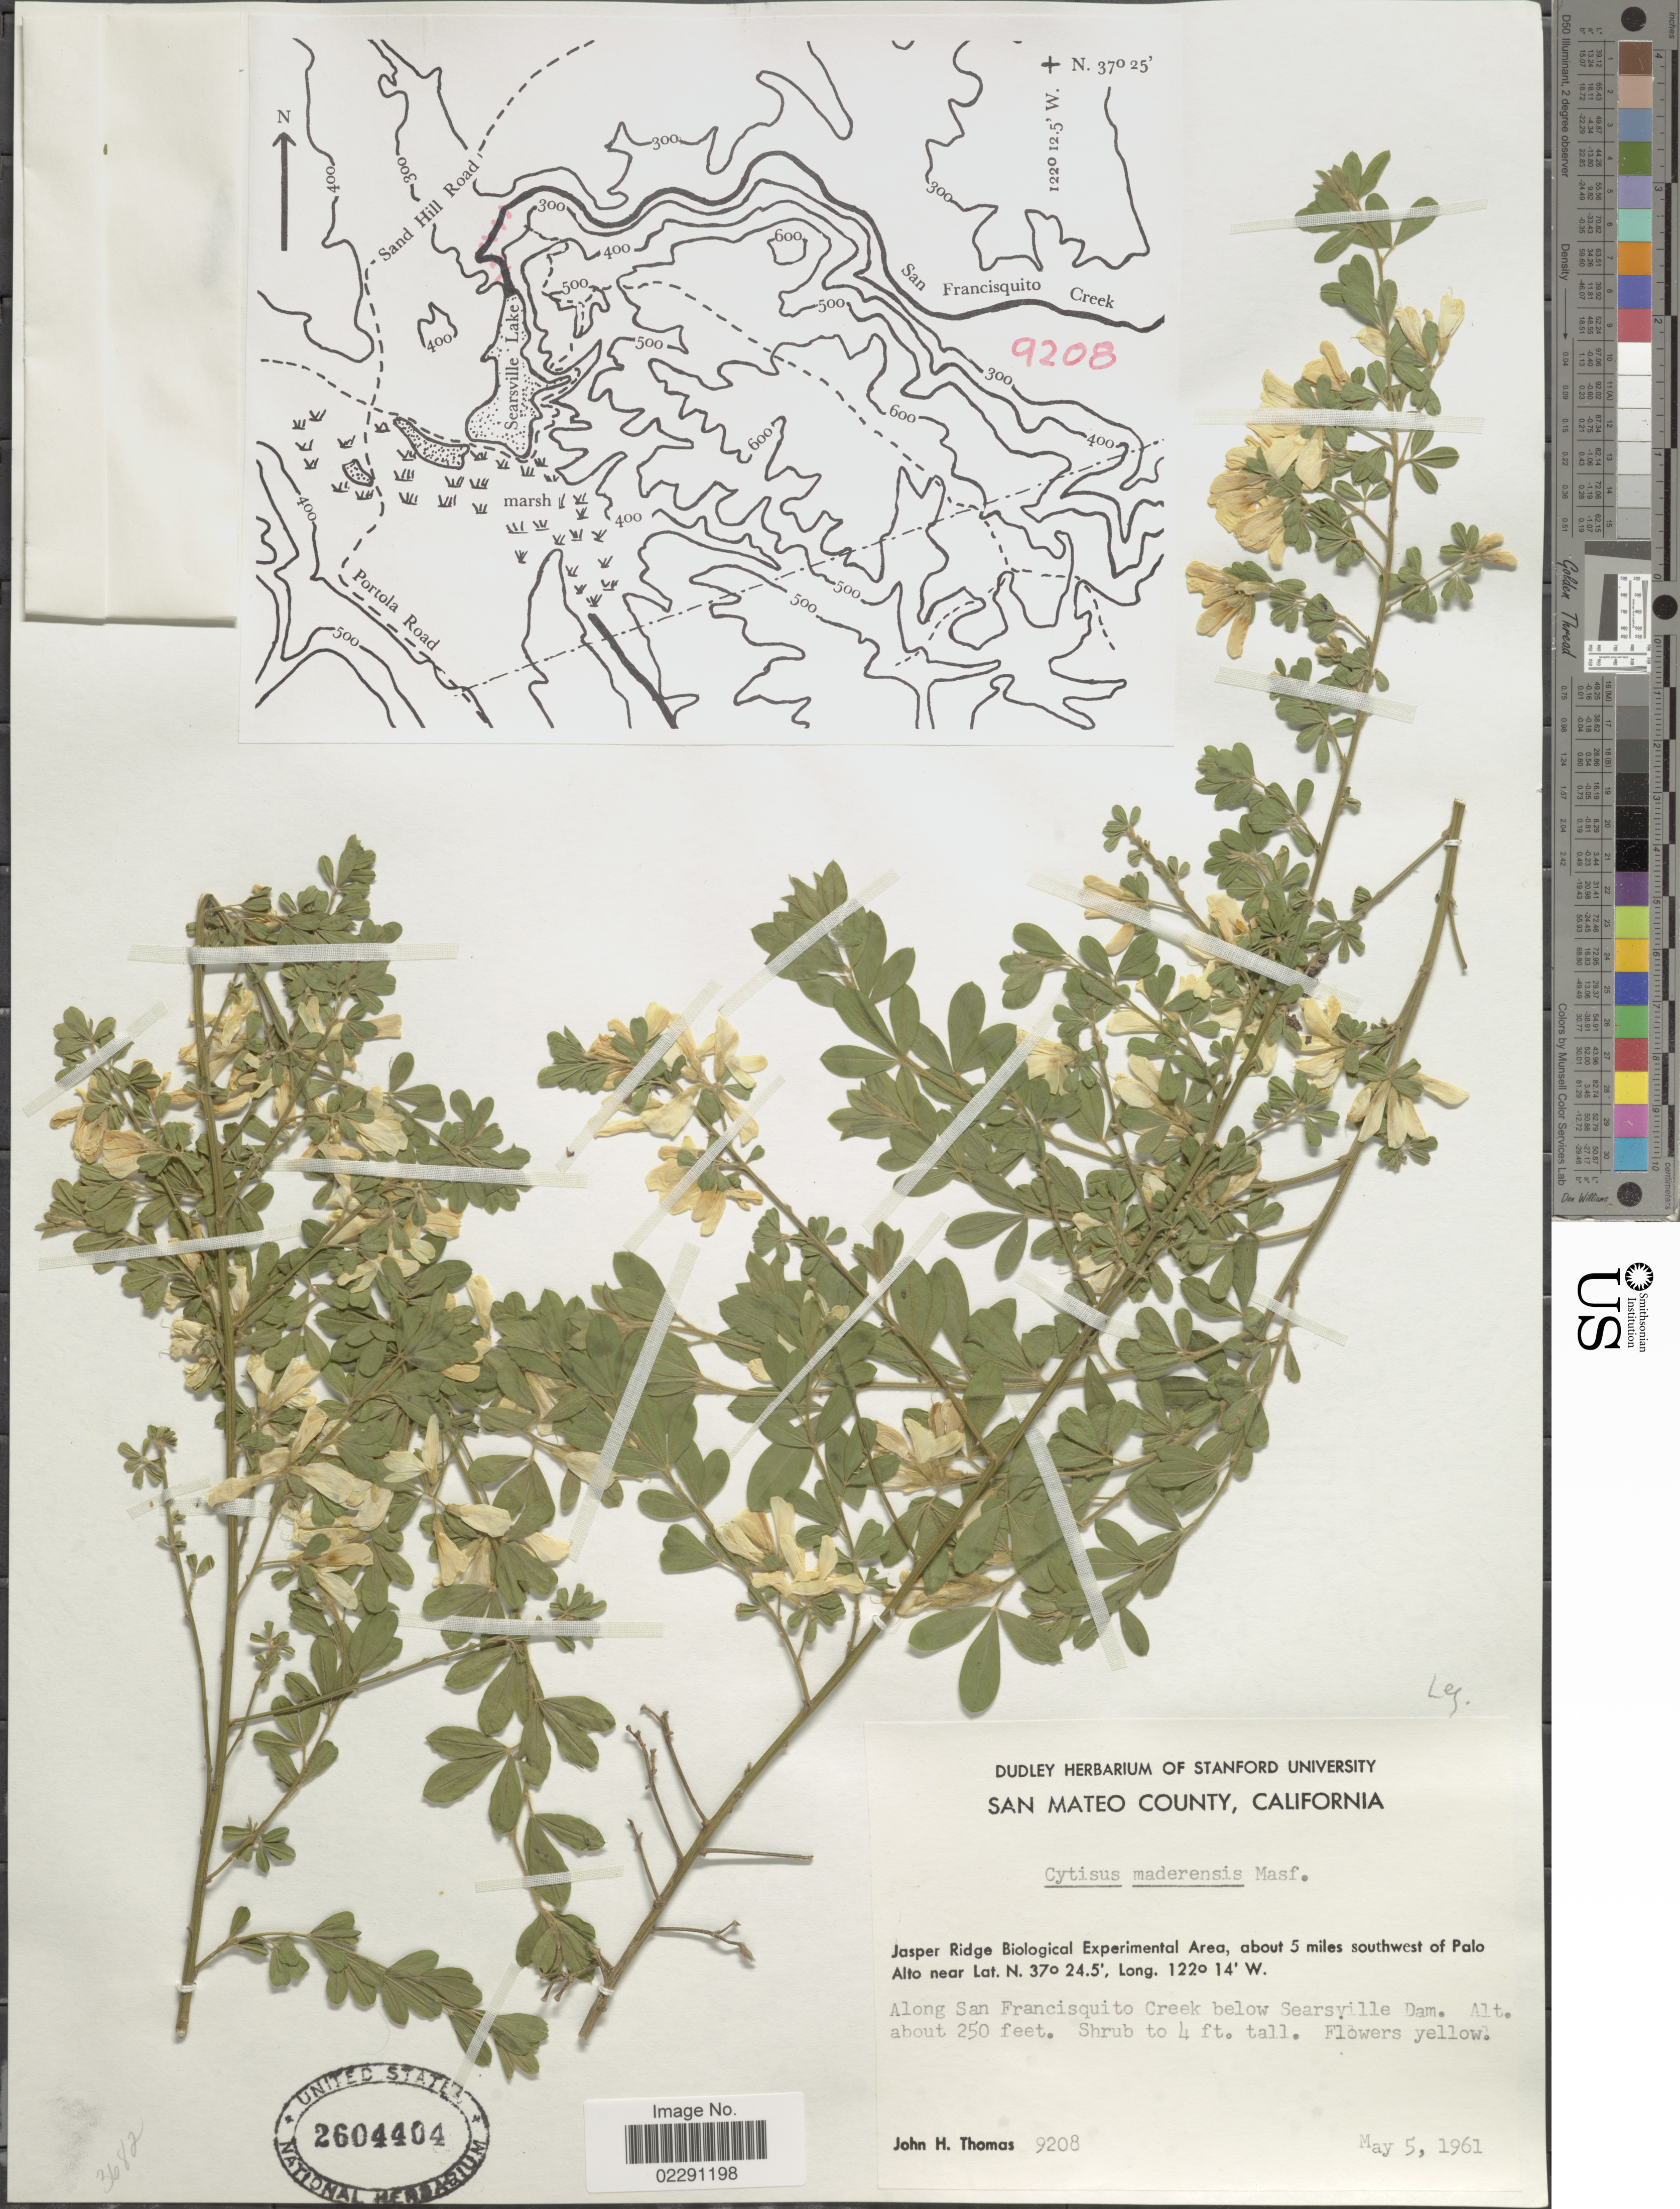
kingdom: Plantae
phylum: Tracheophyta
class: Magnoliopsida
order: Fabales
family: Fabaceae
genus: Genista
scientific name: Genista maderensis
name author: (Webb & Berthel.) Lowe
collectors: J. H. Thomas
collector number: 9208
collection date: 1961-05-05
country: United States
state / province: California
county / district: San Mateo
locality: San Mateo County, Jasper Ridge Biological Experimental Area, about 5 miles southwest of Palo Alto, along San Francisquito Creek below Searsyille Dam.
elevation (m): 76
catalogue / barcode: US 2604404